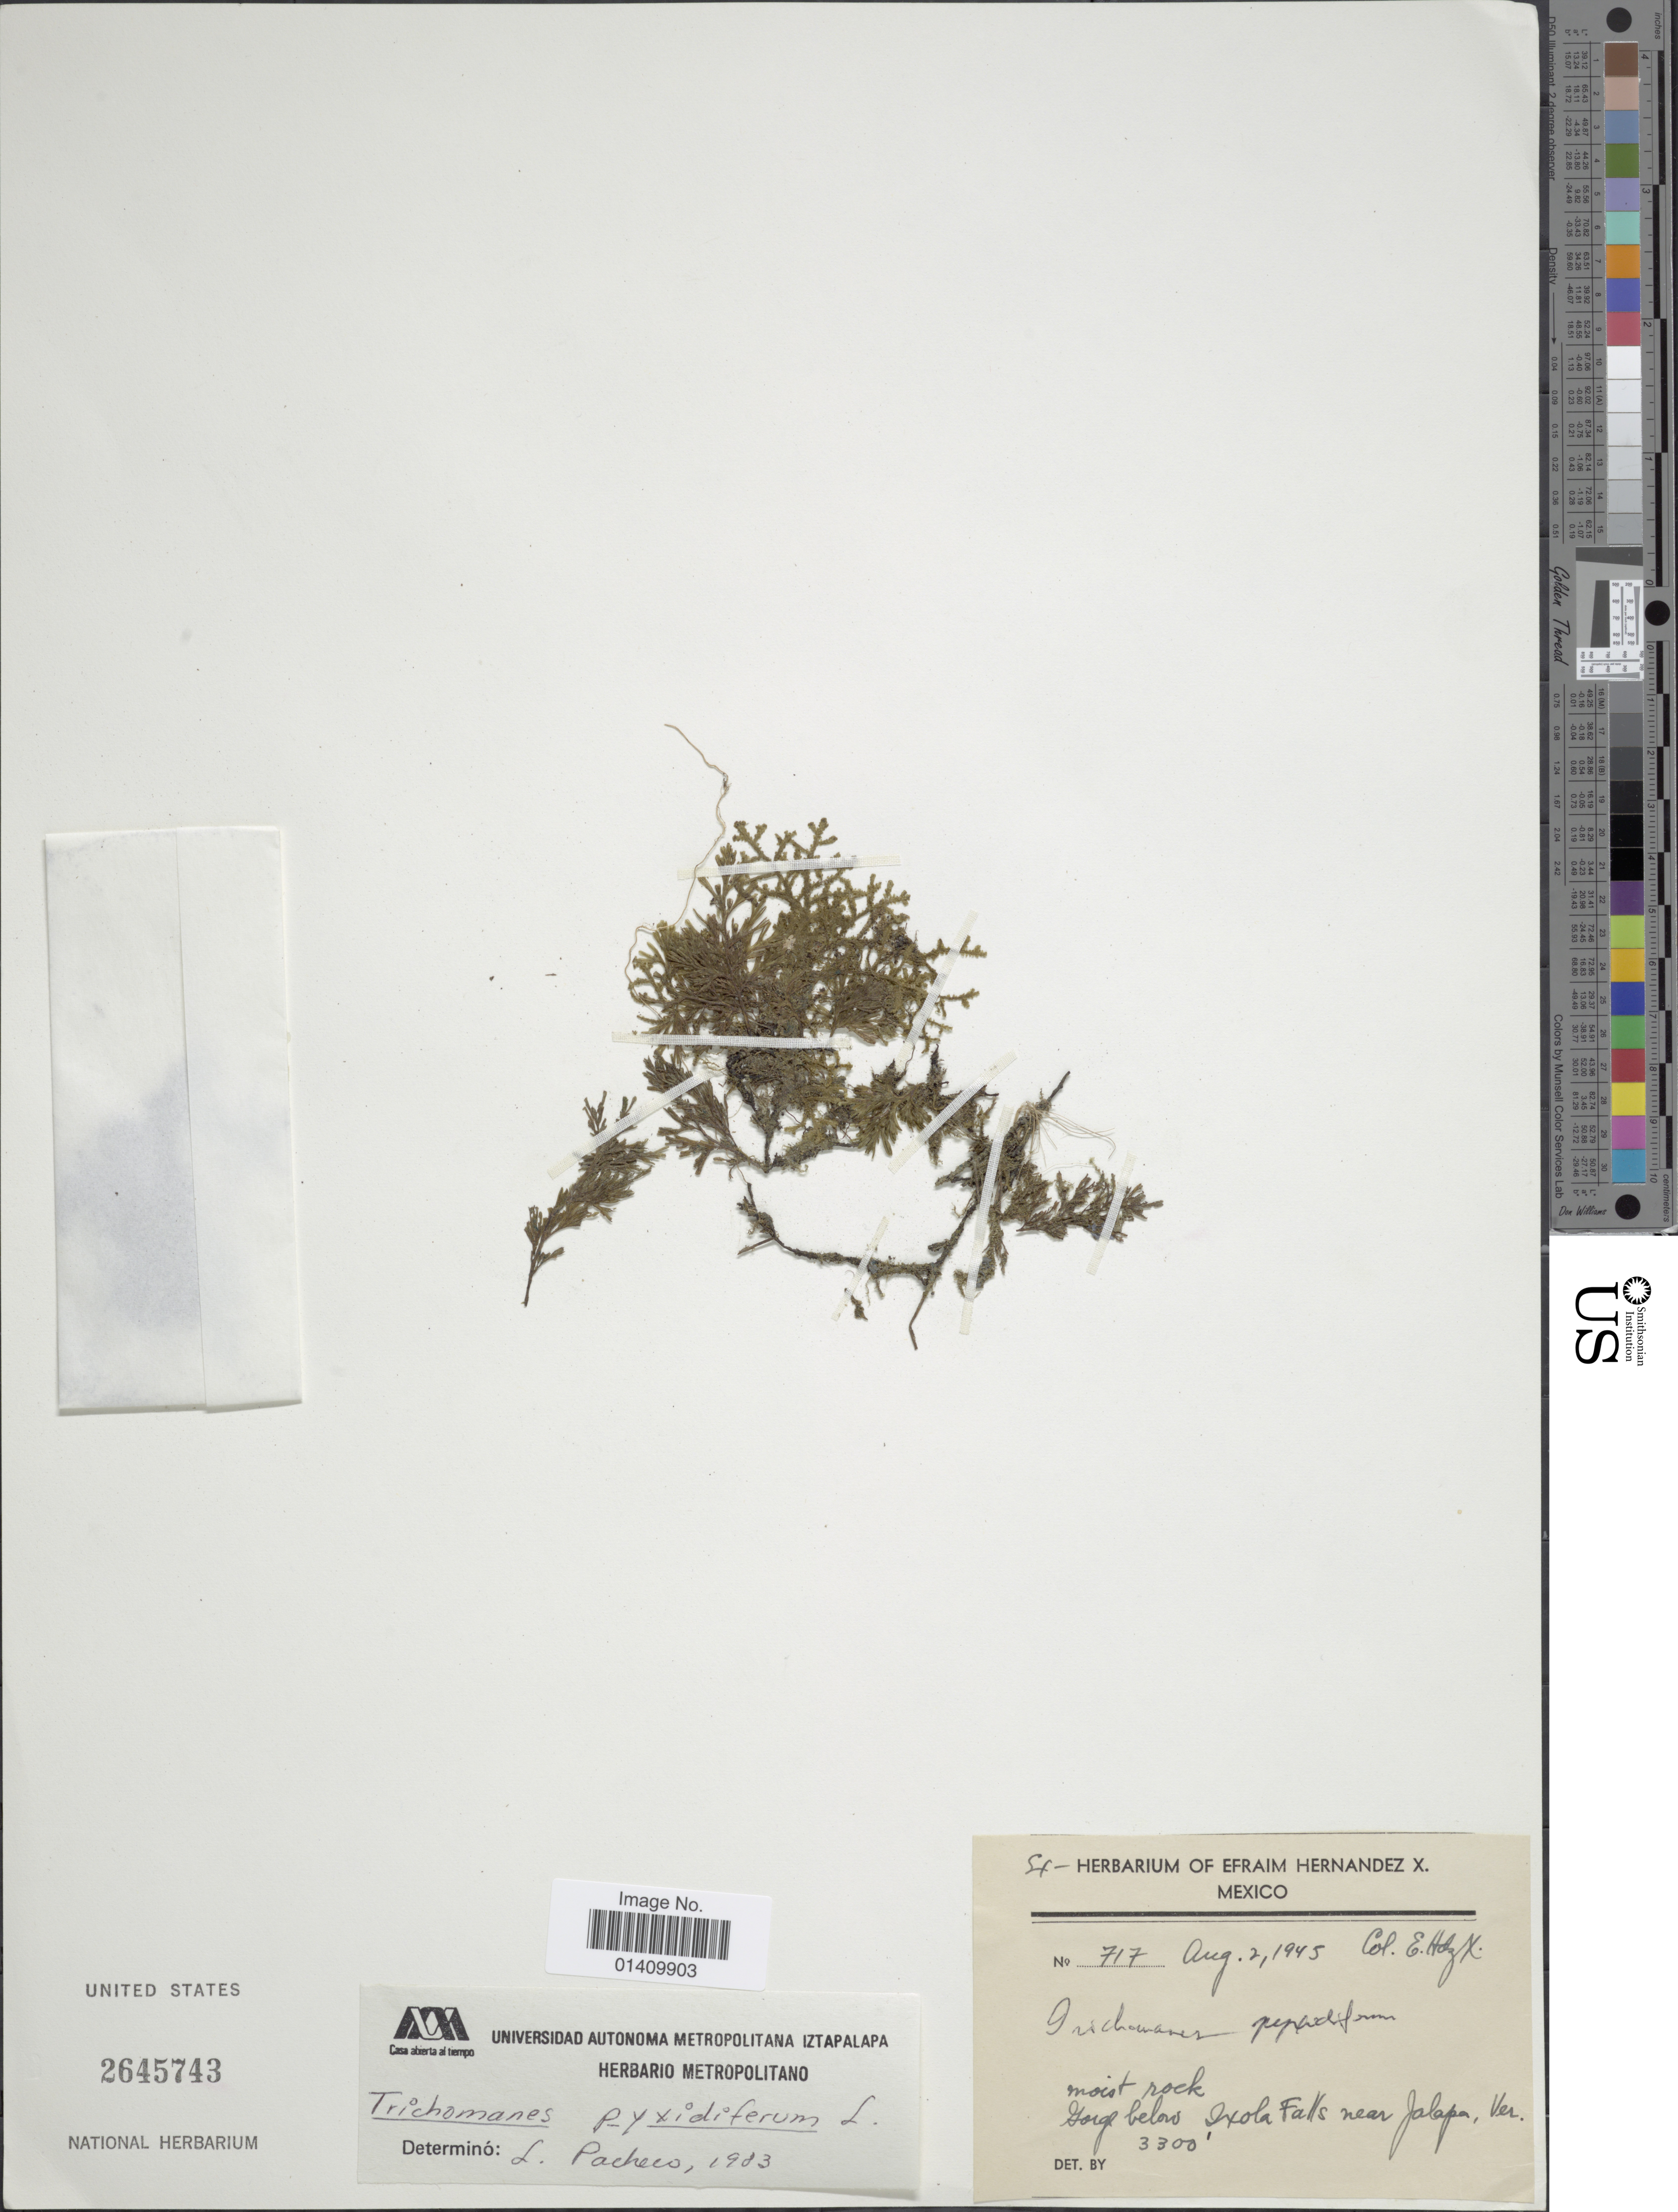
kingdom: Plantae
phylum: Tracheophyta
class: Polypodiopsida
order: Hymenophyllales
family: Hymenophyllaceae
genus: Polyphlebium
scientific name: Polyphlebium pyxidiferum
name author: (L.) Ebihara & Dubuisson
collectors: E. Hernandez X.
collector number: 717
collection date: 1945-08-02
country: Mexico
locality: Gorge below Ixola Falls near Jalapa, Ver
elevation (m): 1006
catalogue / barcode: US 2645743